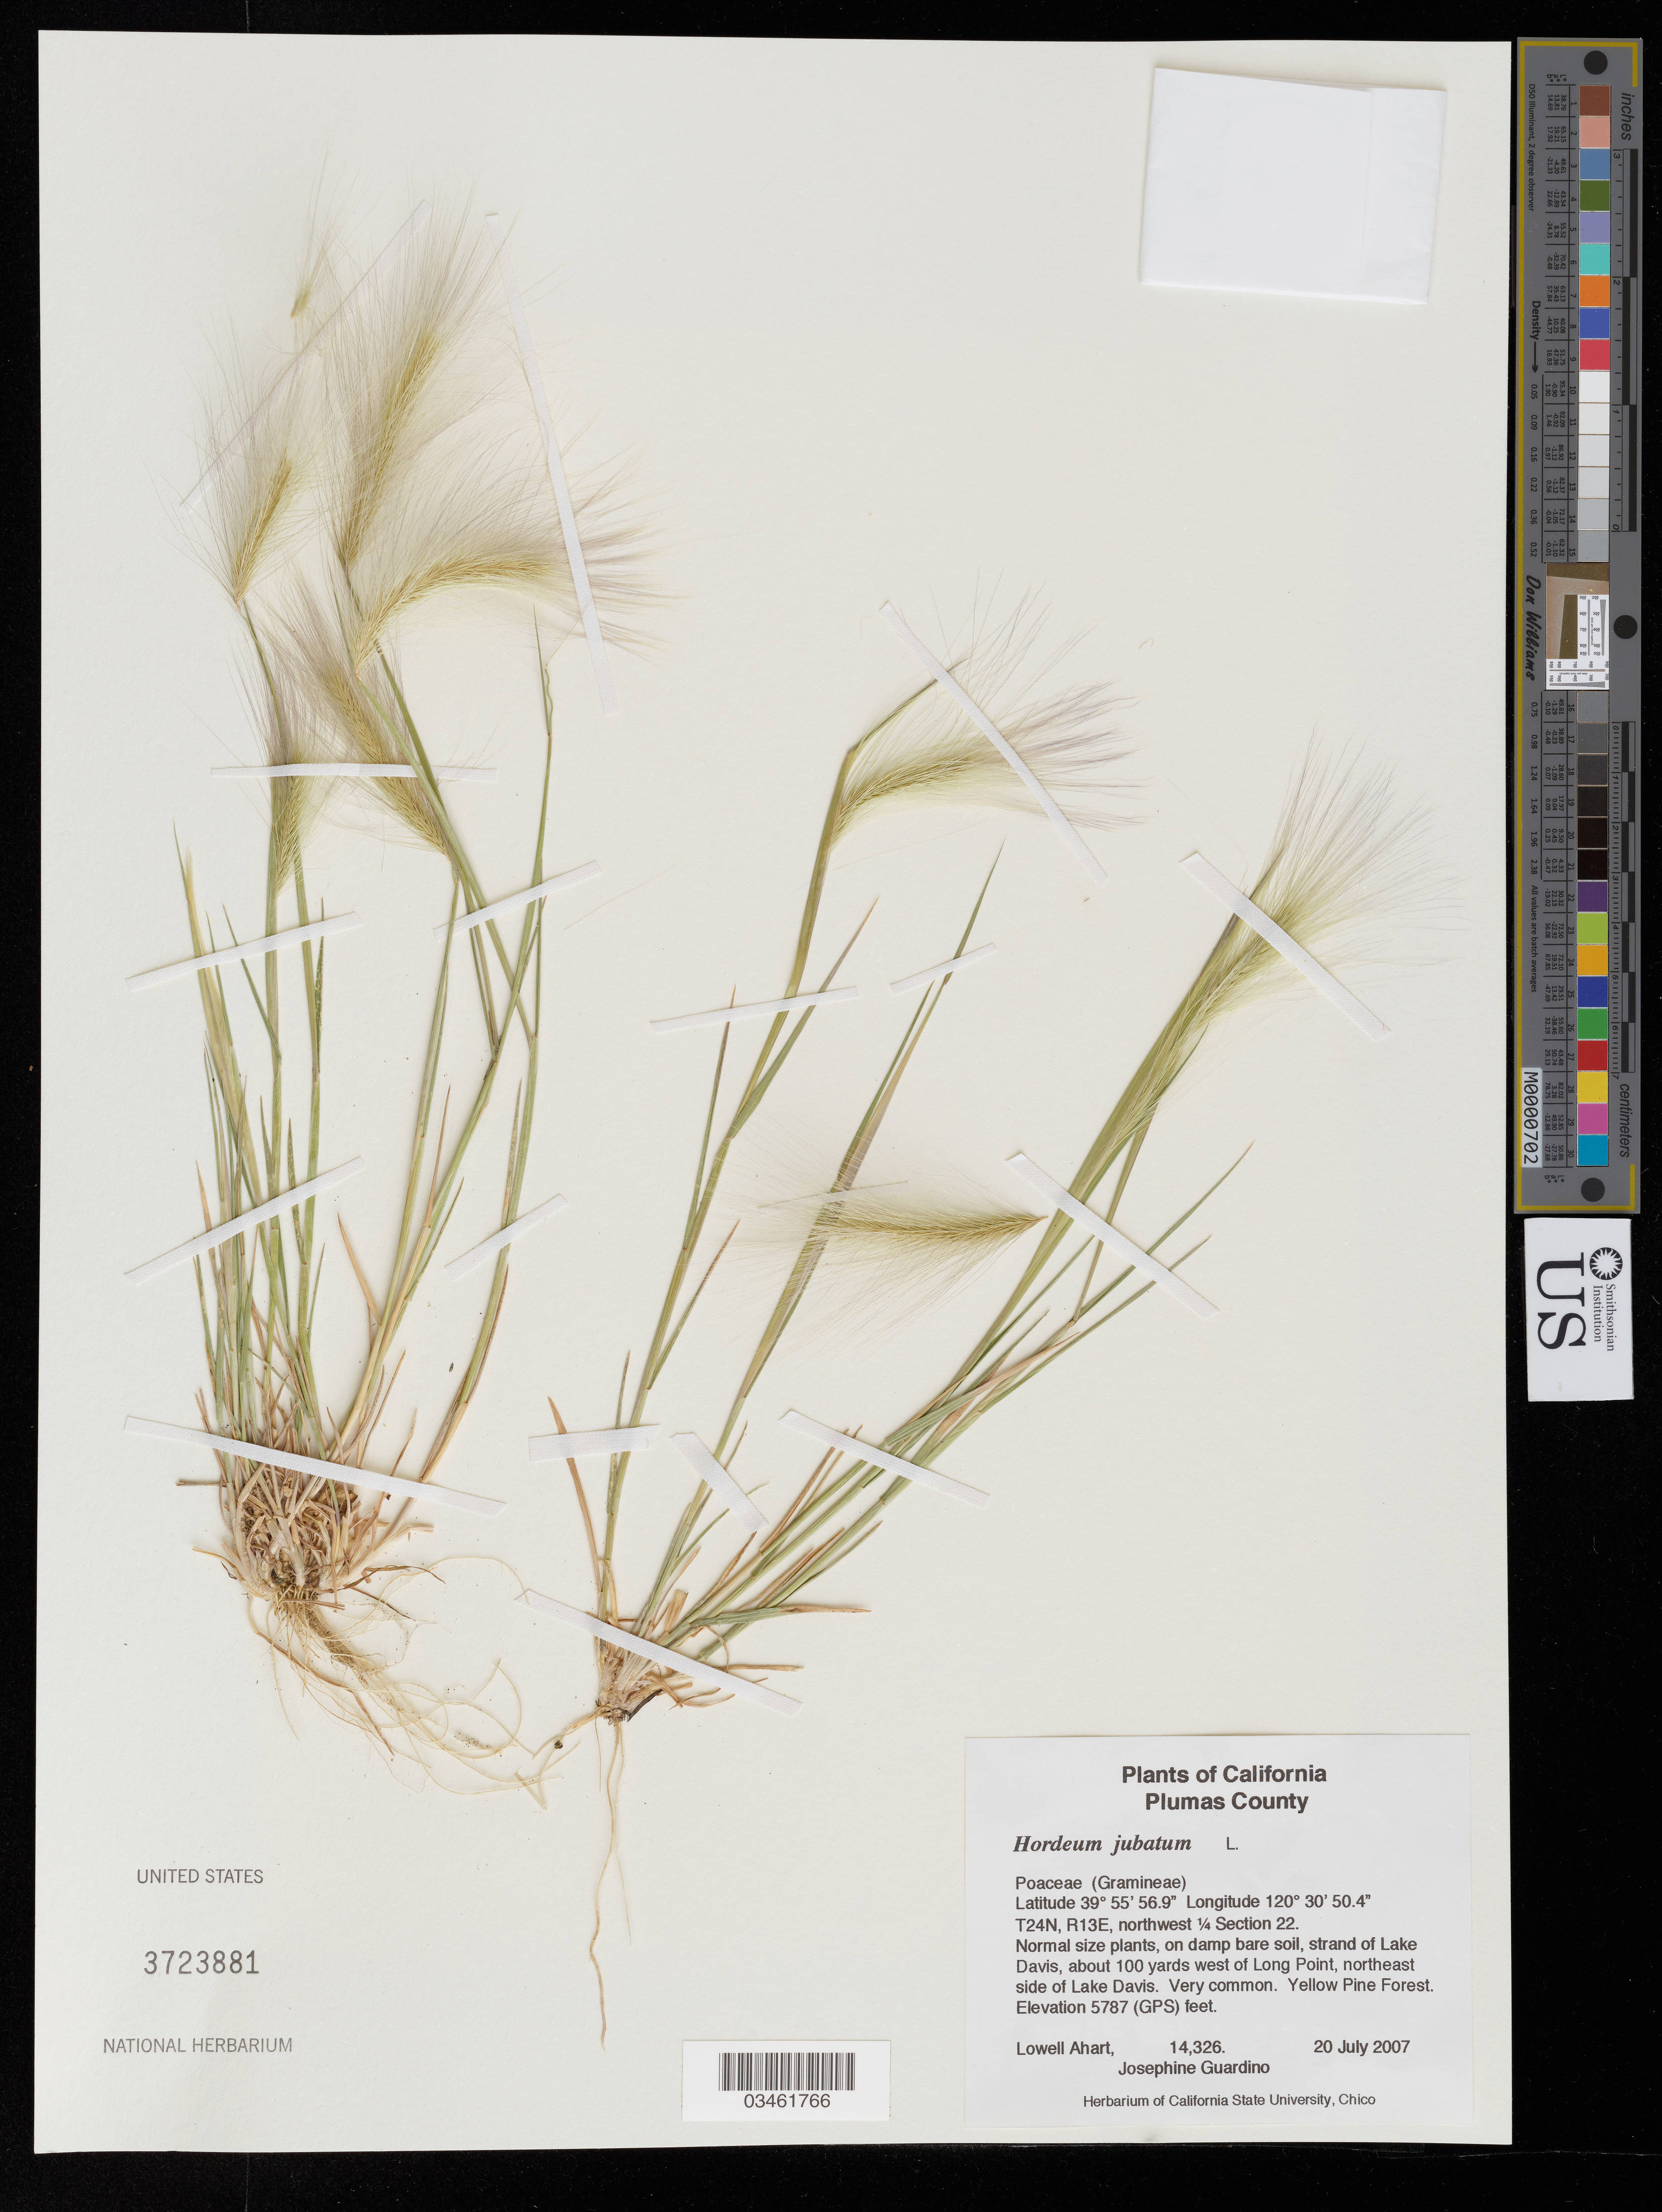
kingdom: Plantae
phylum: Tracheophyta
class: Liliopsida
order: Poales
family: Poaceae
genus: Hordeum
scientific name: Hordeum jubatum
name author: L.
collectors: L. Ahart & J. Guardino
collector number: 14326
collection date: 2007-07-20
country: United States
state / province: California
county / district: Plumas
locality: Plumas County. T24N, R13E, northwest ¼ Section 22. Strand of Lake Davis, about 100 yards west of Long Point, northeast side of Lake Davis. Yellow Pine Forest.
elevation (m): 1764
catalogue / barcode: US 3723881